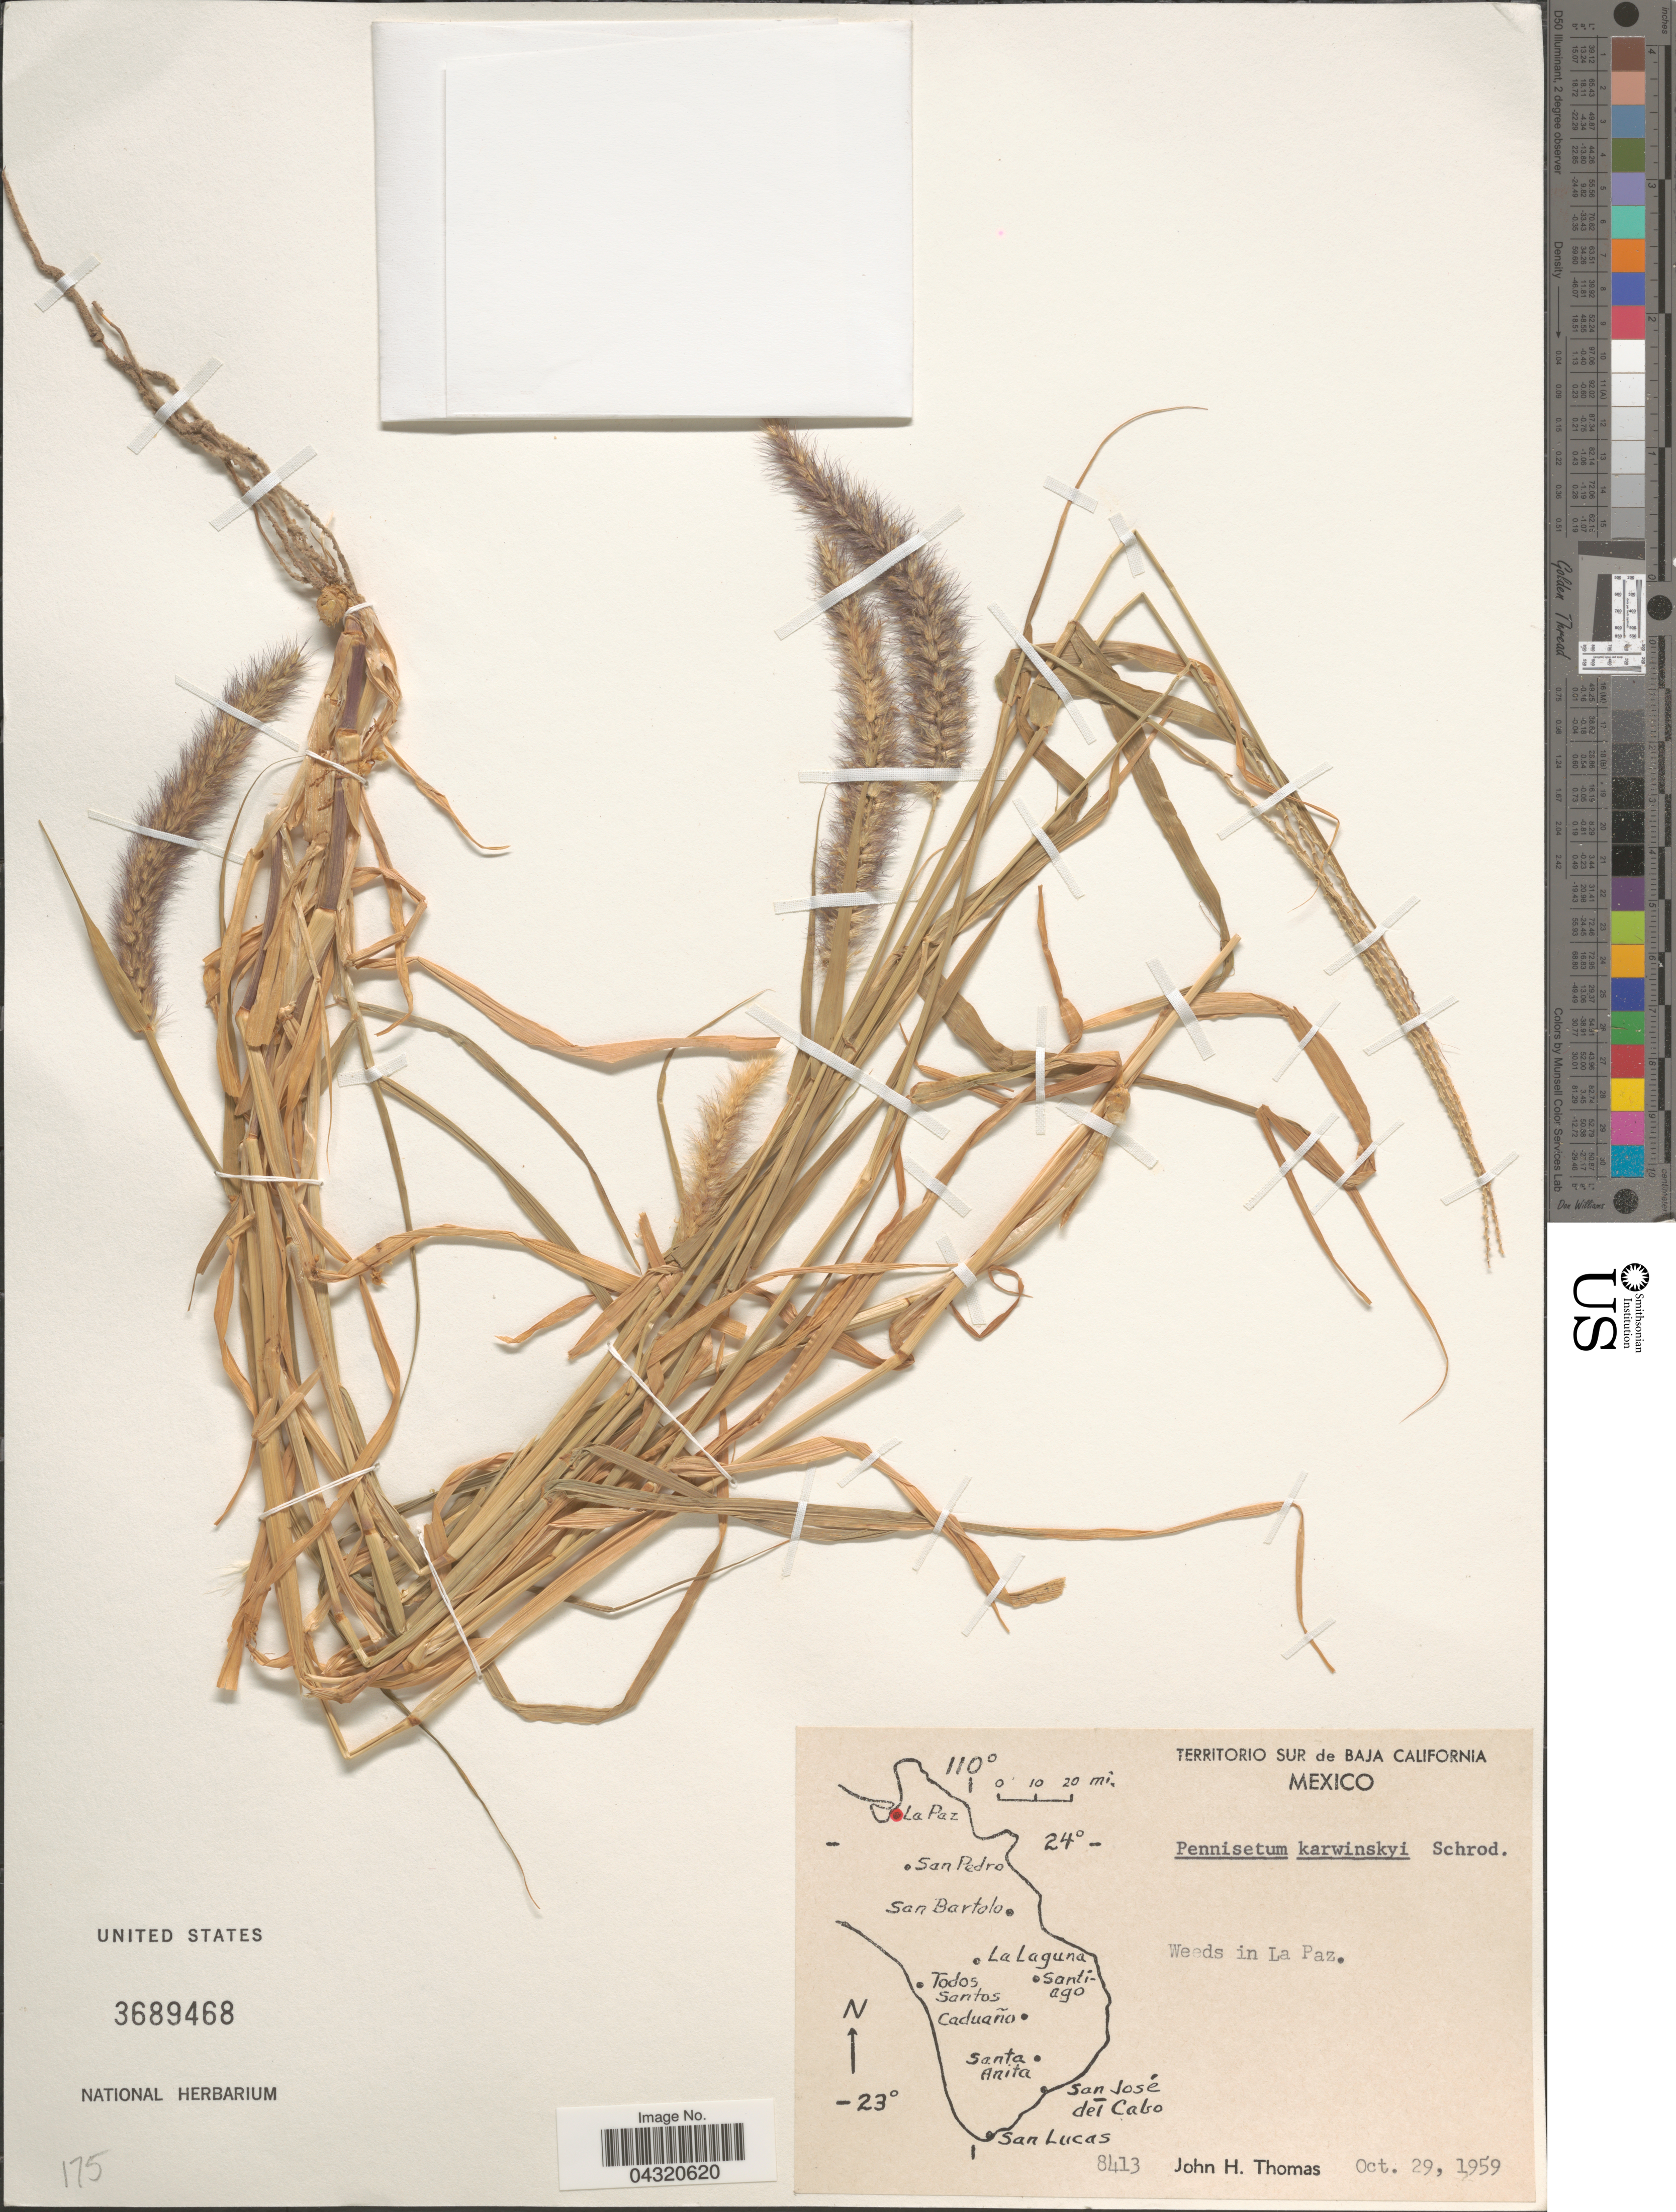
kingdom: Plantae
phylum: Tracheophyta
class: Liliopsida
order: Poales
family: Poaceae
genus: Cenchrus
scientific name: Cenchrus multiflorus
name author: C. Presl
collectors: J. H. Thomas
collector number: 8413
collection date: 1959-10-29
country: Mexico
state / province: Baja California Sur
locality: Weeds in La Paz.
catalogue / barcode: US 3689468